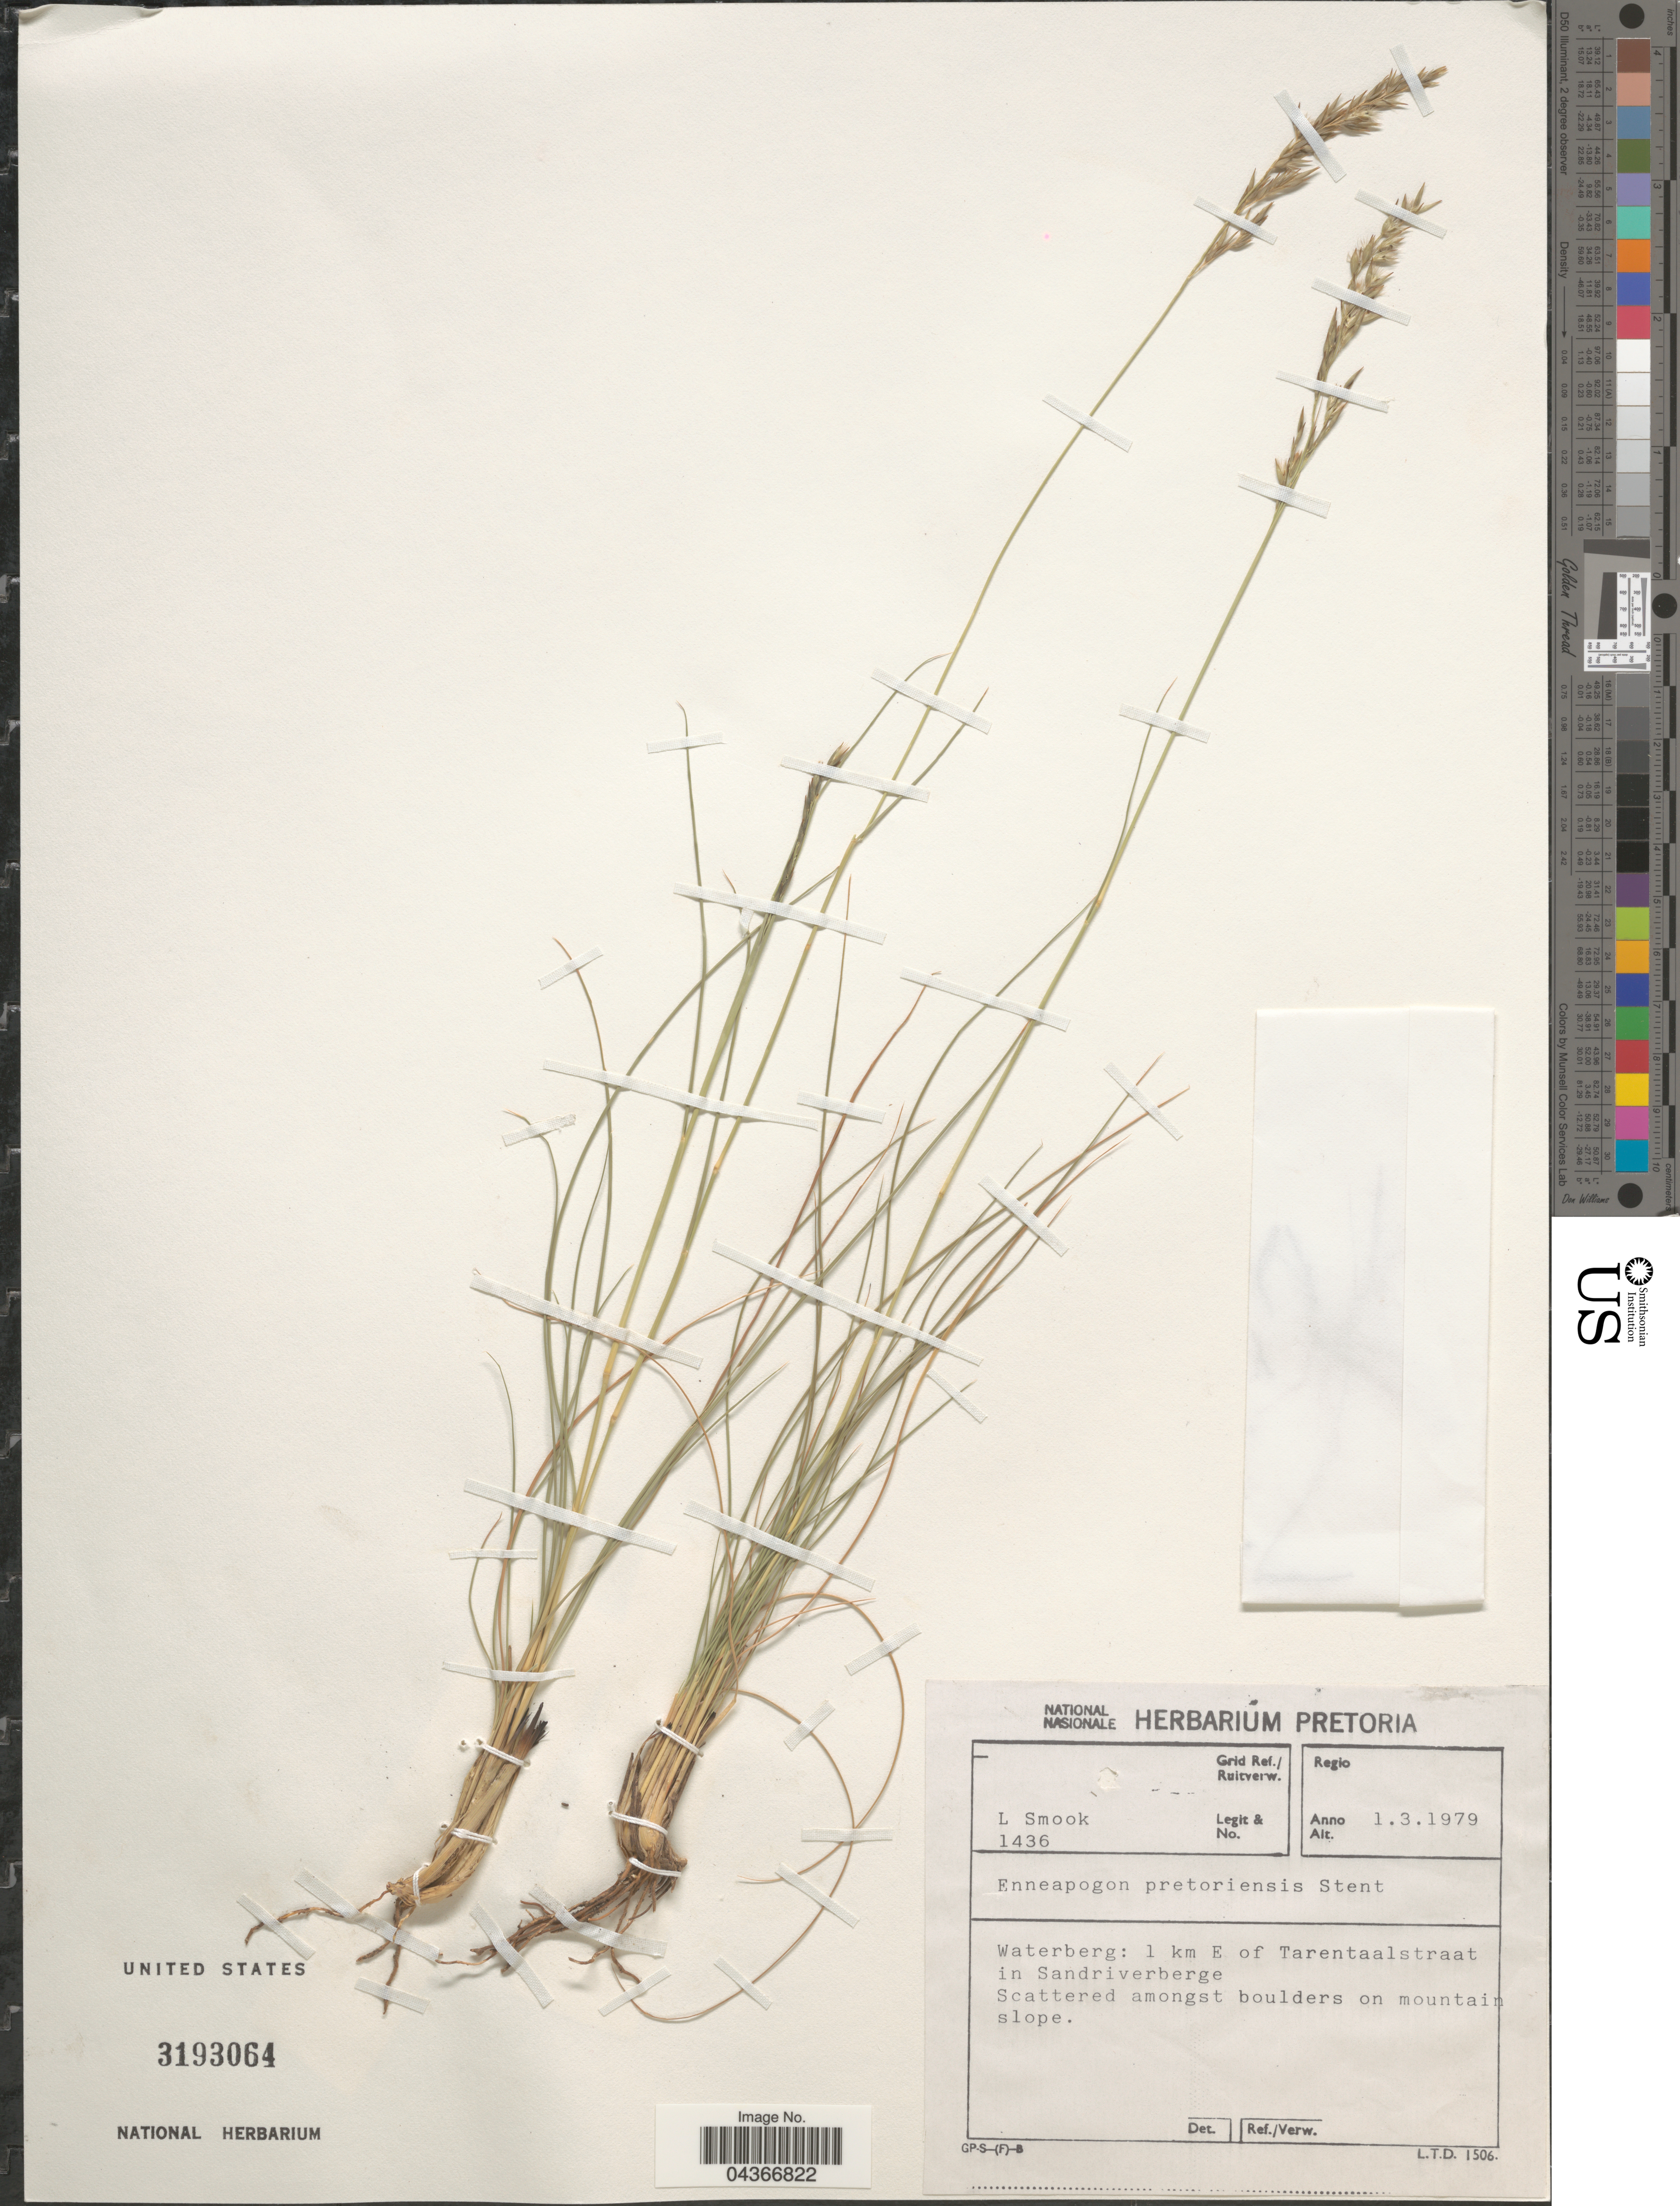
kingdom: Plantae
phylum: Tracheophyta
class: Liliopsida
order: Poales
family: Poaceae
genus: Enneapogon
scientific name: Enneapogon pretoriensis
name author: Stent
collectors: L. Smook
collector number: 1436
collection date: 1979-03-01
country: South Africa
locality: Waterberg: 1 km E of Tarentaalstraat in Sandriverberge.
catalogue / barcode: US 3193064